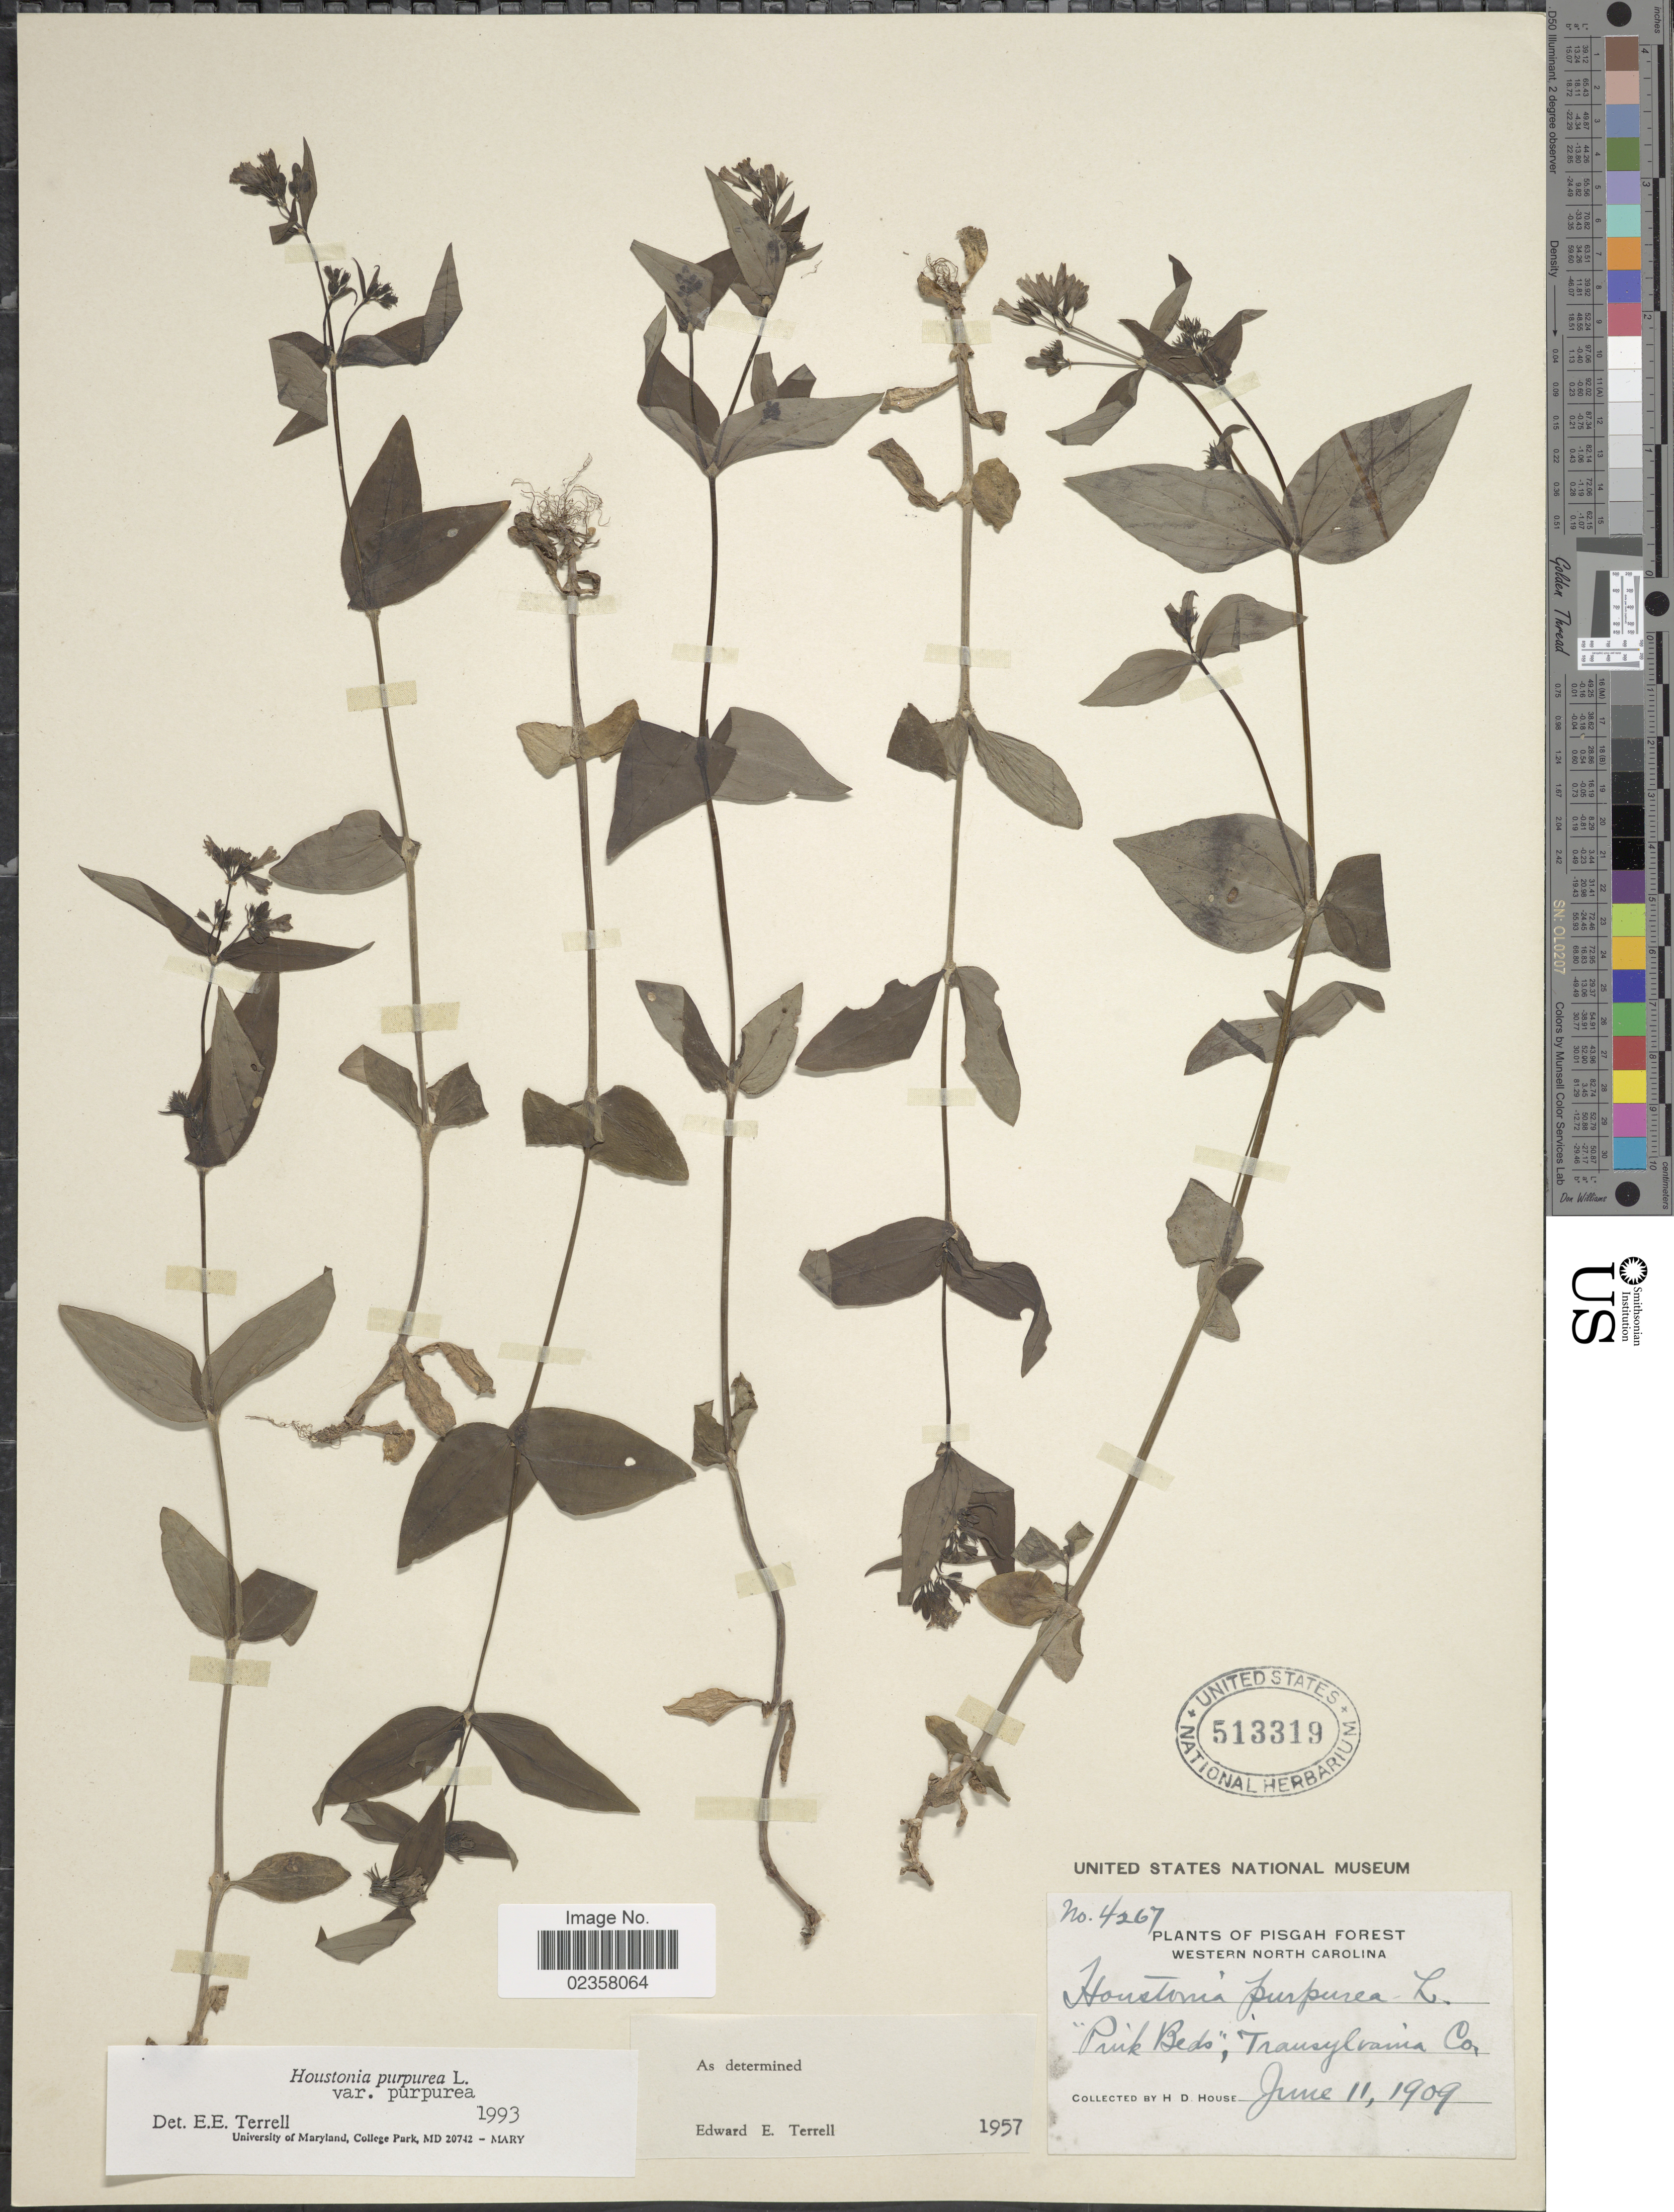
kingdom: Plantae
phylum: Tracheophyta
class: Magnoliopsida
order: Gentianales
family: Rubiaceae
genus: Houstonia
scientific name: Houstonia purpurea var. purpurea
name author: L.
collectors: H. D. House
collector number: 4267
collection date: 1909-06-11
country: United States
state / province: North Carolina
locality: Western North Carolina, "Pink Beds",Transylvania Co.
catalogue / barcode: US 513319